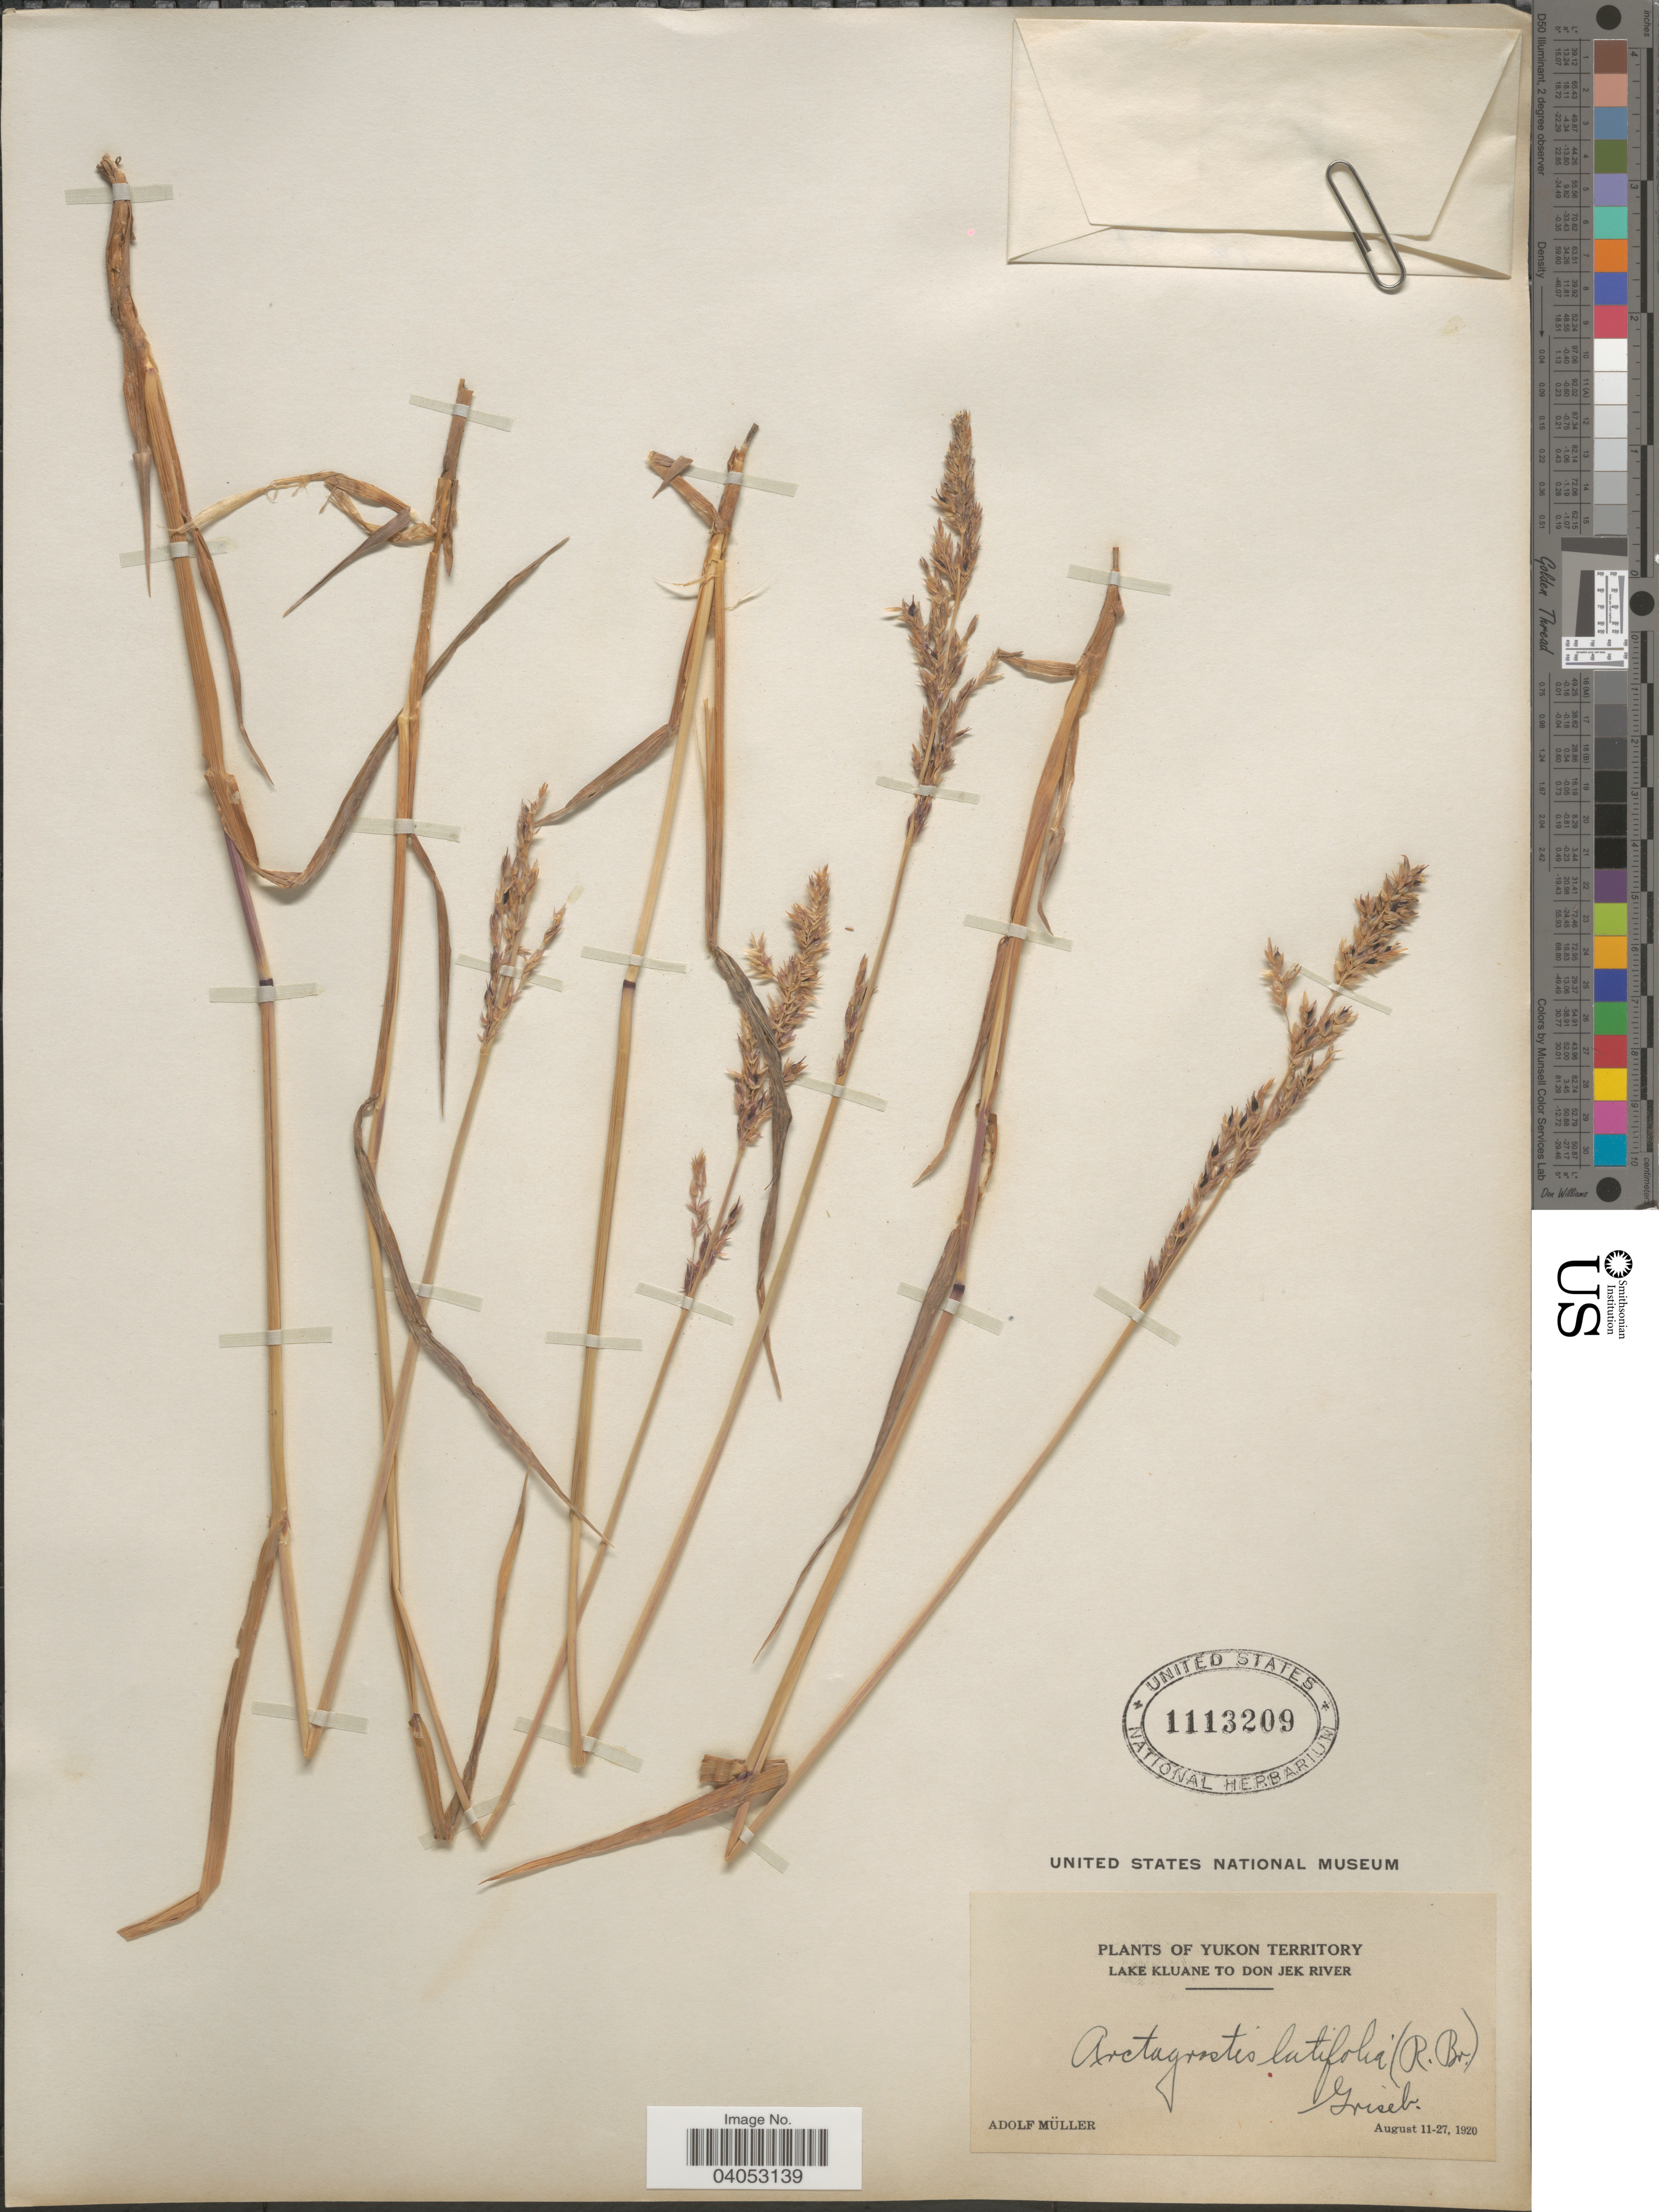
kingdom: Plantae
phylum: Tracheophyta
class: Liliopsida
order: Poales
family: Poaceae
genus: Arctagrostis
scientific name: Arctagrostis latifolia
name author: (R. Br.) Griseb.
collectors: A. Muller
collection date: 1920-08-11/1920-08-27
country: Canada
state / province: Yukon Territory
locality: Lake Kluane to Don Jek River.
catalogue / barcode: US 1113209